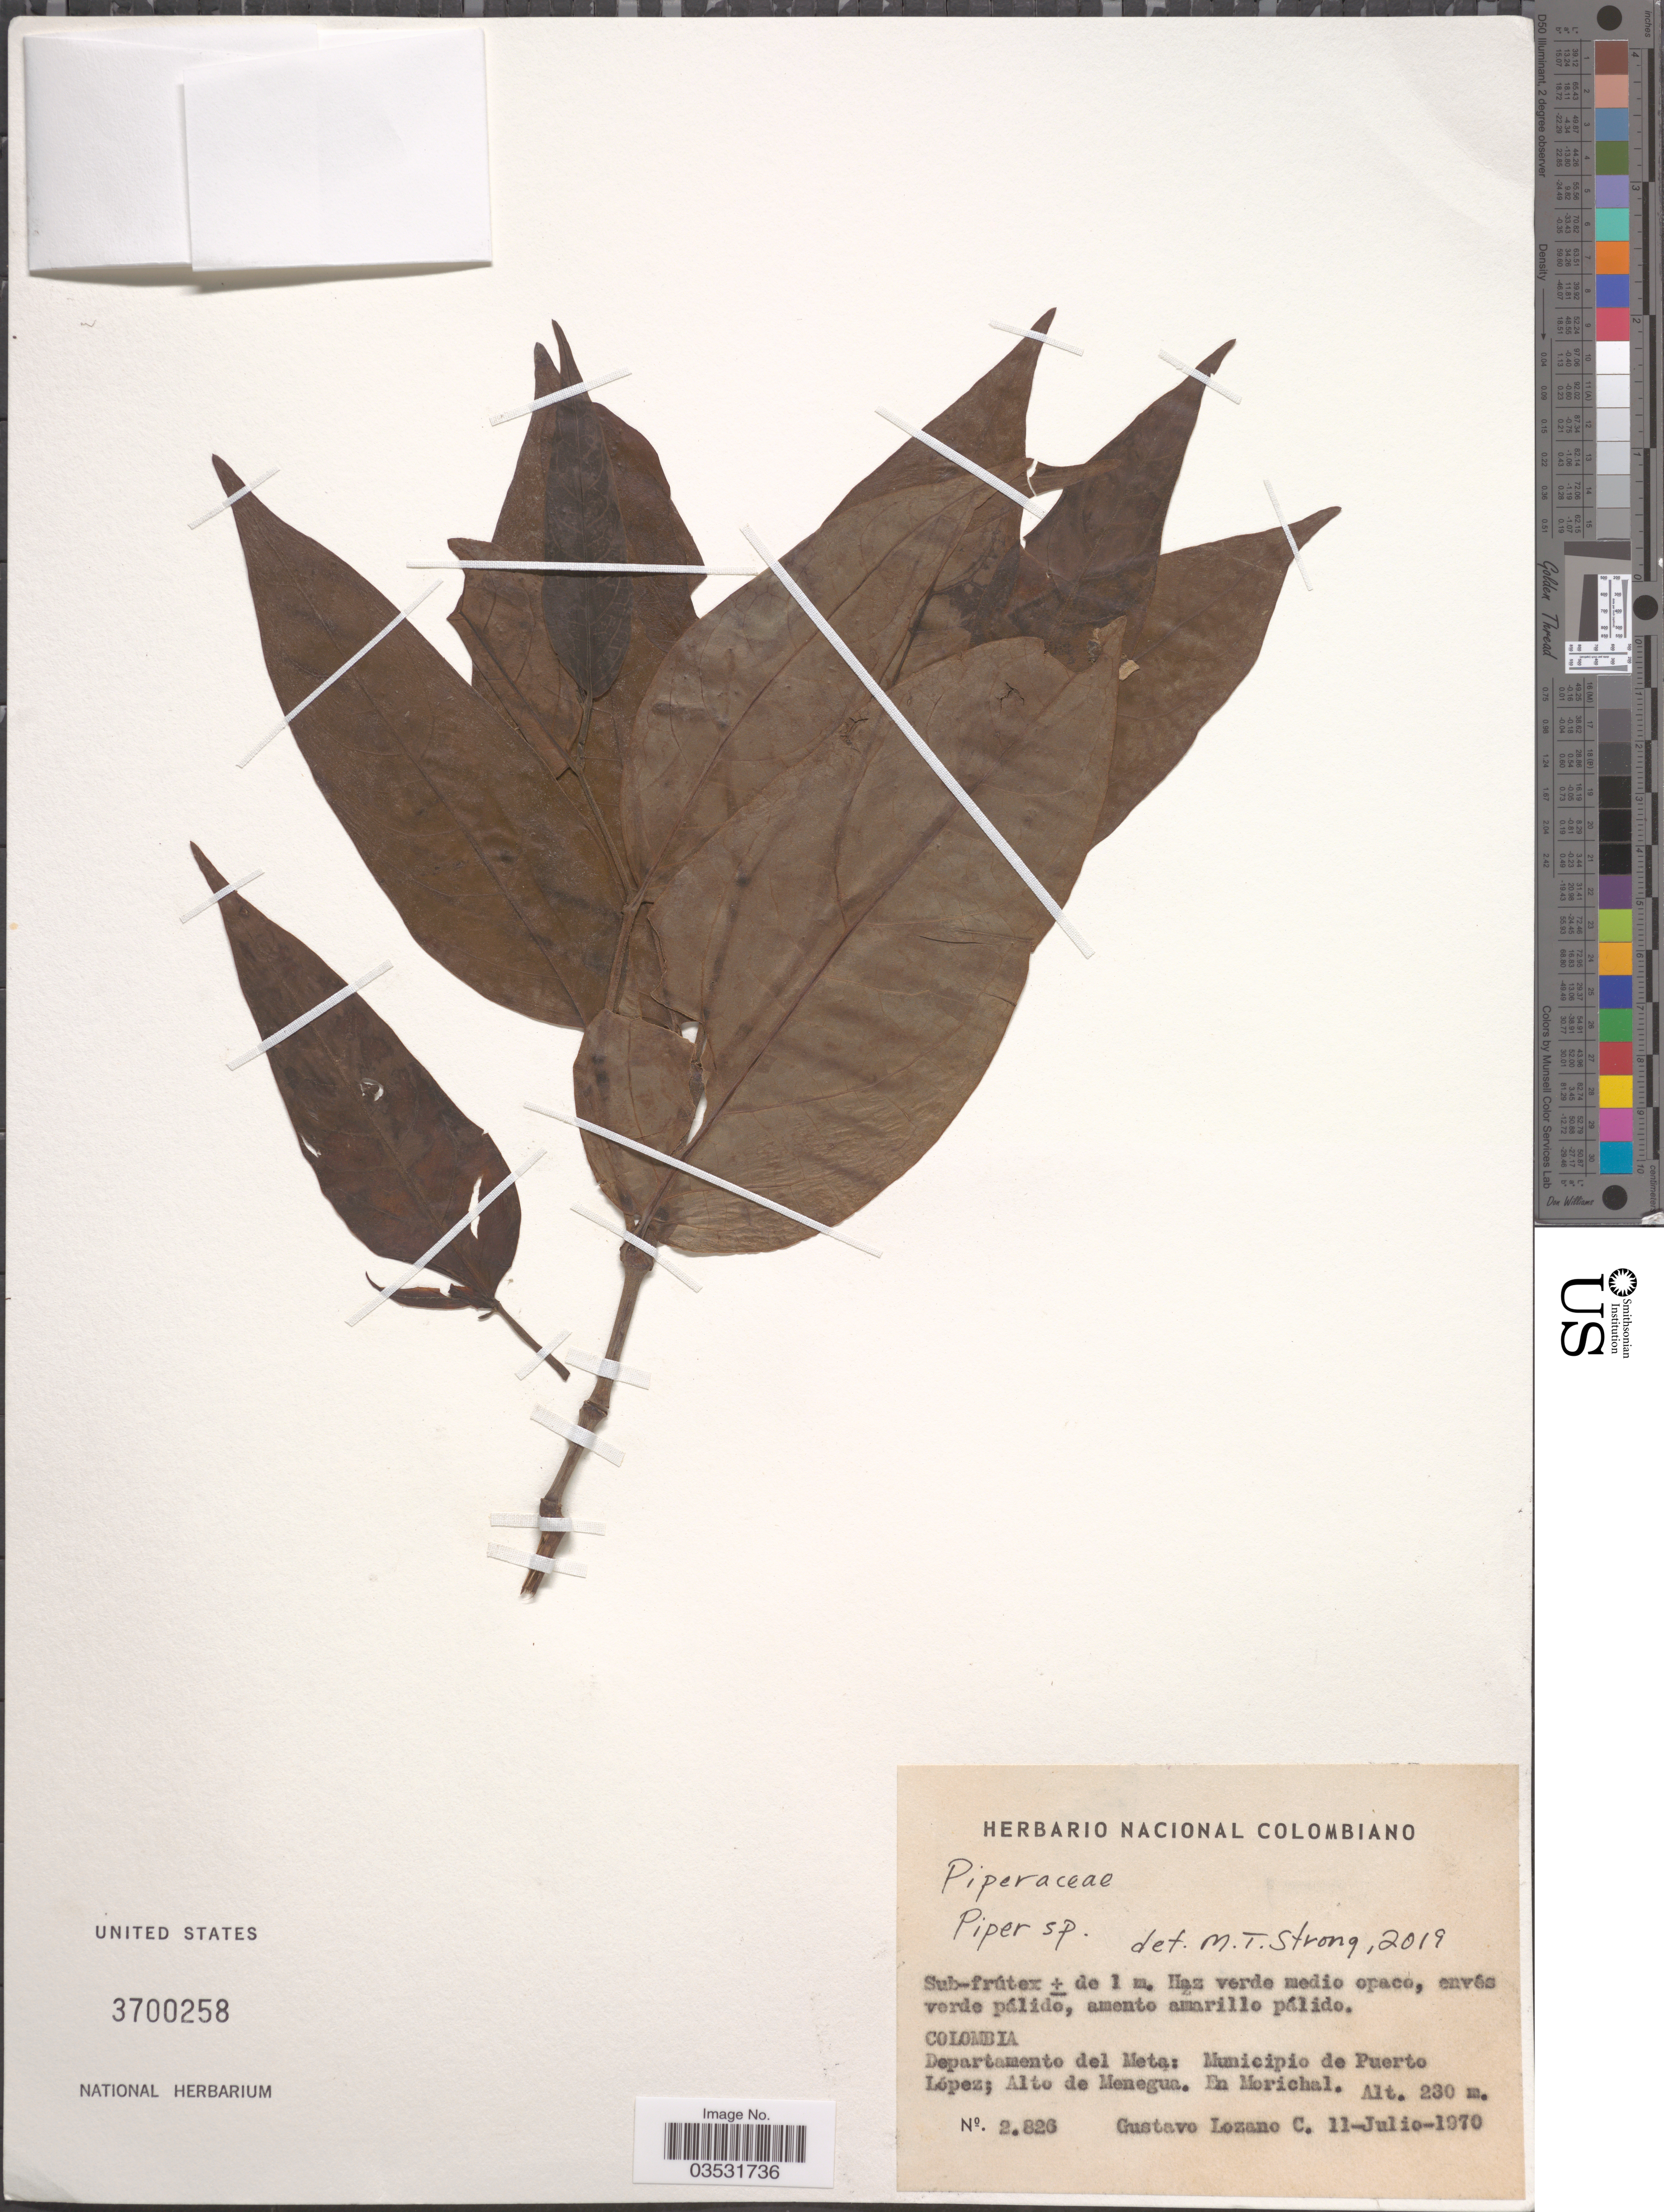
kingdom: Plantae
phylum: Tracheophyta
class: Magnoliopsida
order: Piperales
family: Piperaceae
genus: Piper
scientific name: Piper sp.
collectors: G. Lozano-Contreras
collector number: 2826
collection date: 1970-07-11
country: Colombia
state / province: Meta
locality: Departamento del Meta: Municipio de Puerto López; Alto de Menegua. En Morichal.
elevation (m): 230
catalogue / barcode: US 3700258